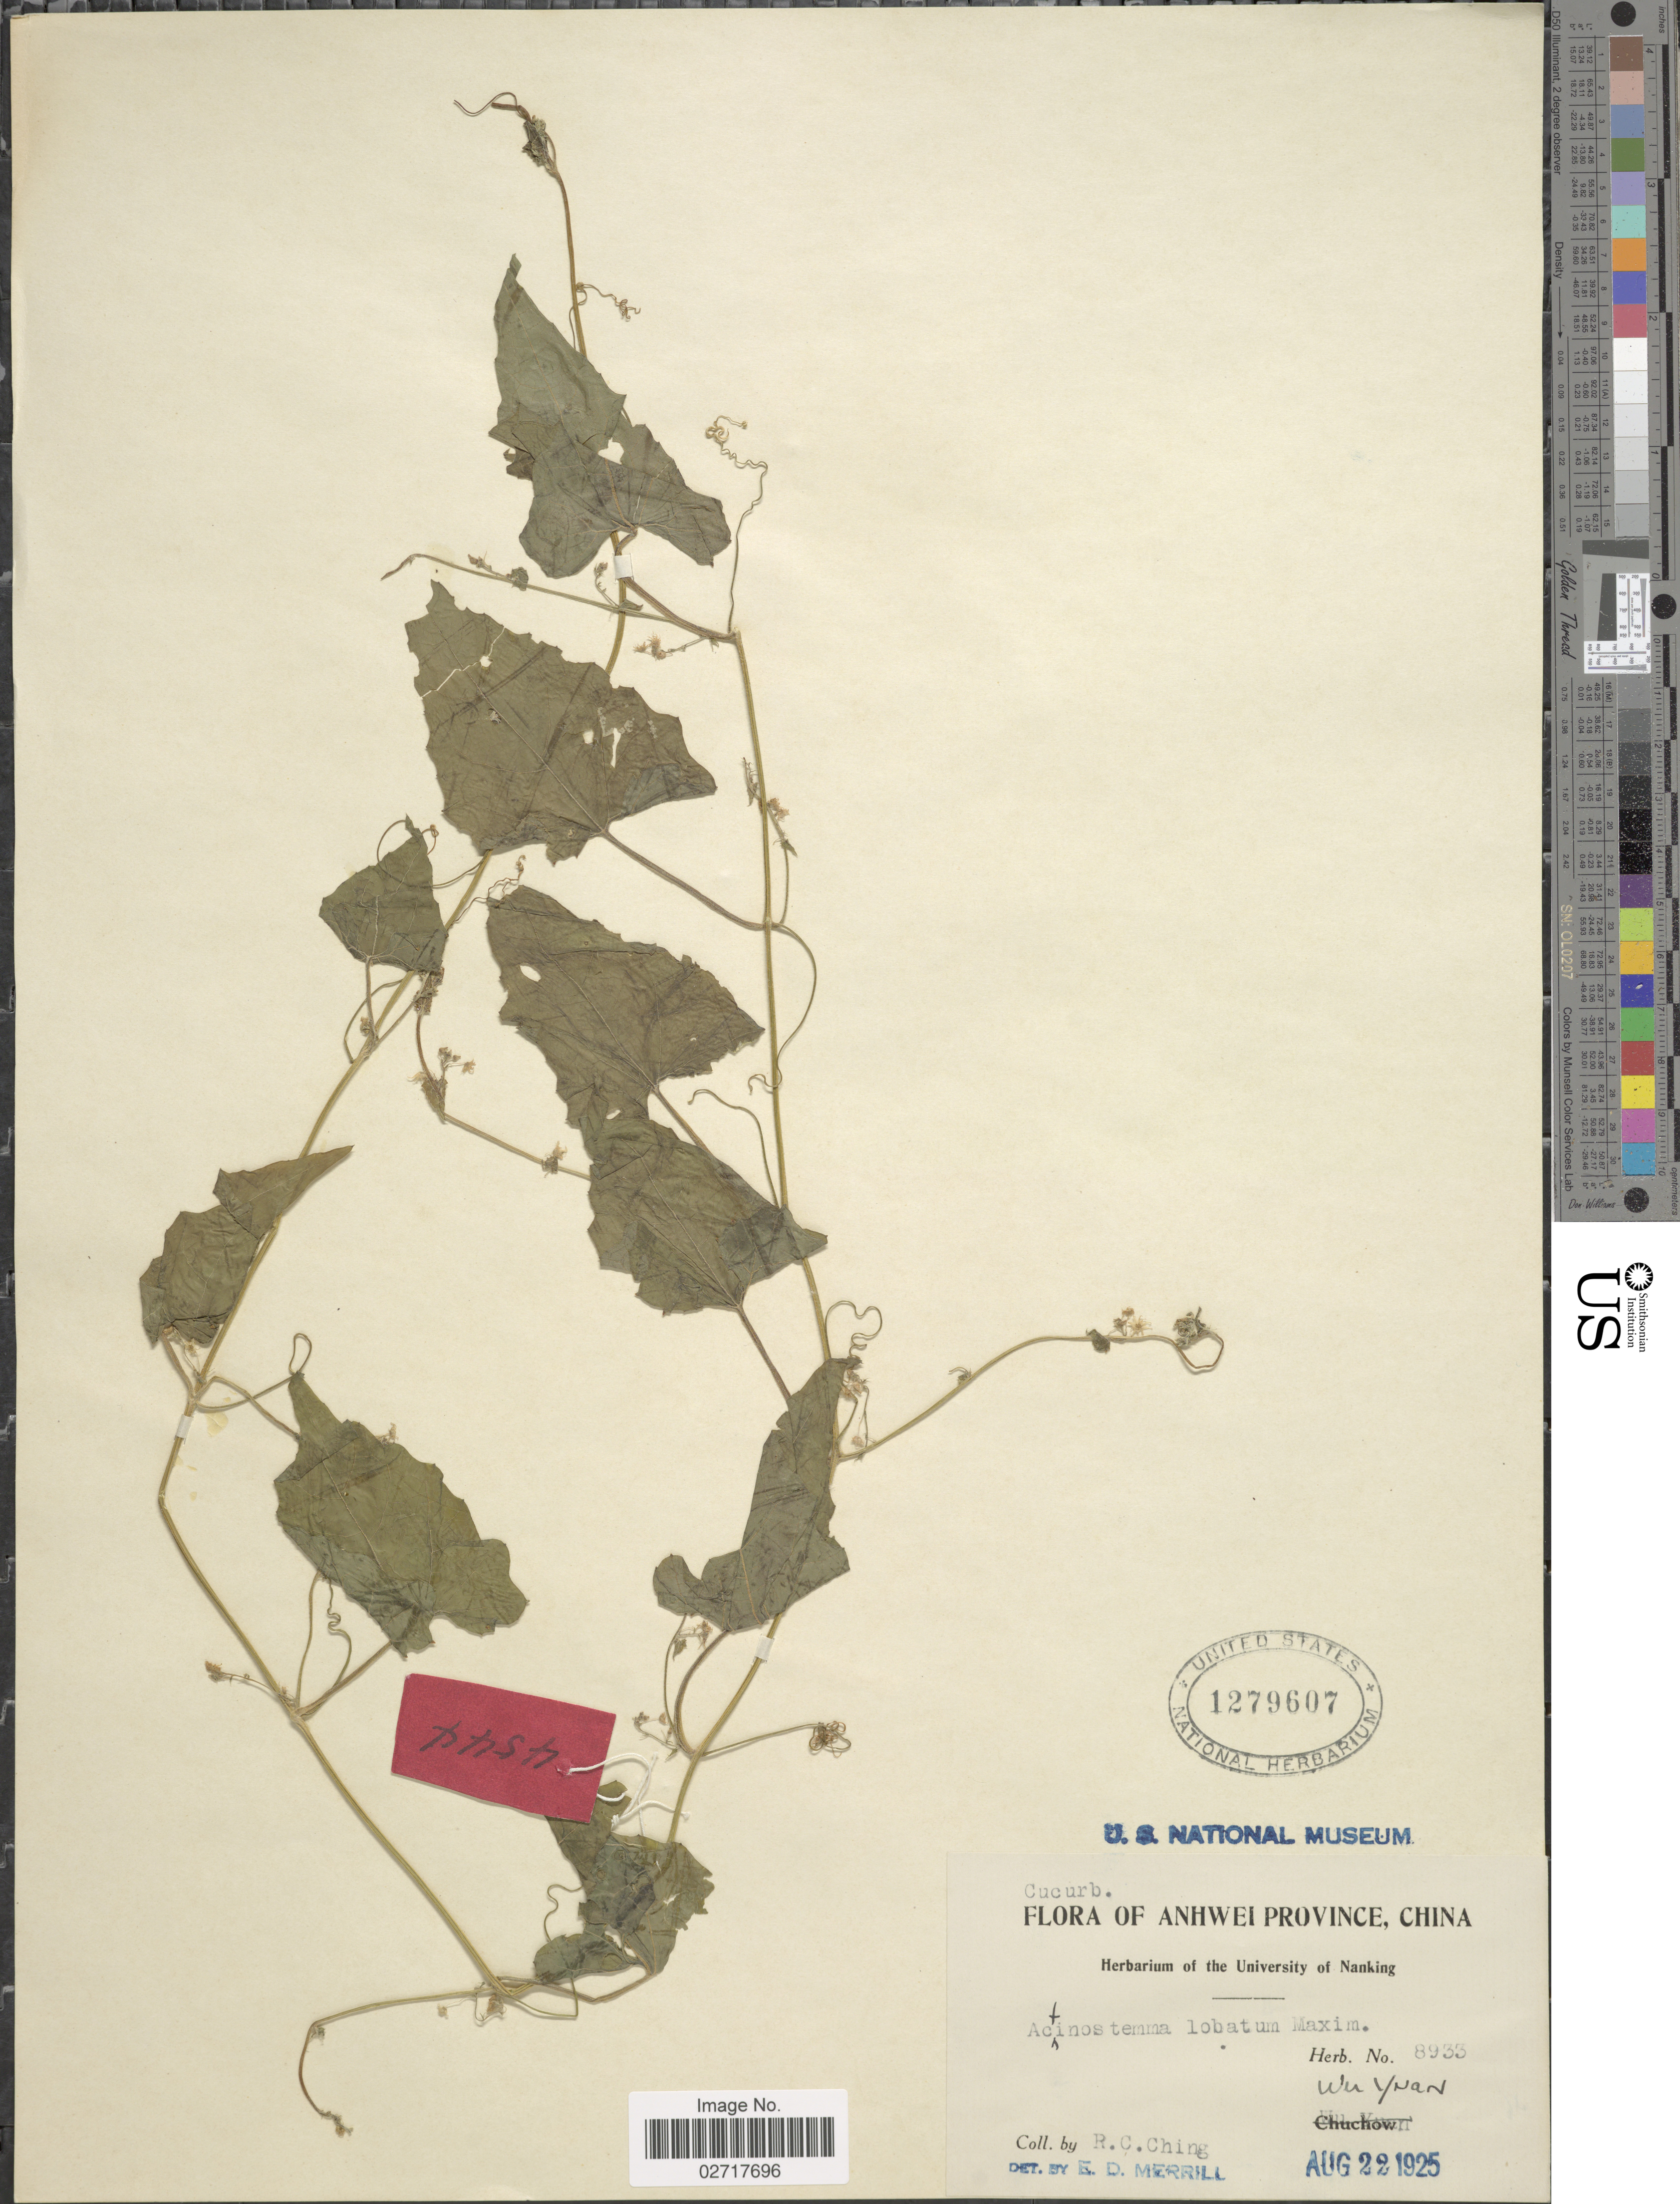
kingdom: Plantae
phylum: Tracheophyta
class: Magnoliopsida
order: Cucurbitales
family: Cucurbitaceae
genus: Actinostemma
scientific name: Actinostemma tenerum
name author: Griff.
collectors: R. C. Ching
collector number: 8933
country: China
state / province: Anhui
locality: Anhwei Province, Wu Yuan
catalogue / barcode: US 1279607